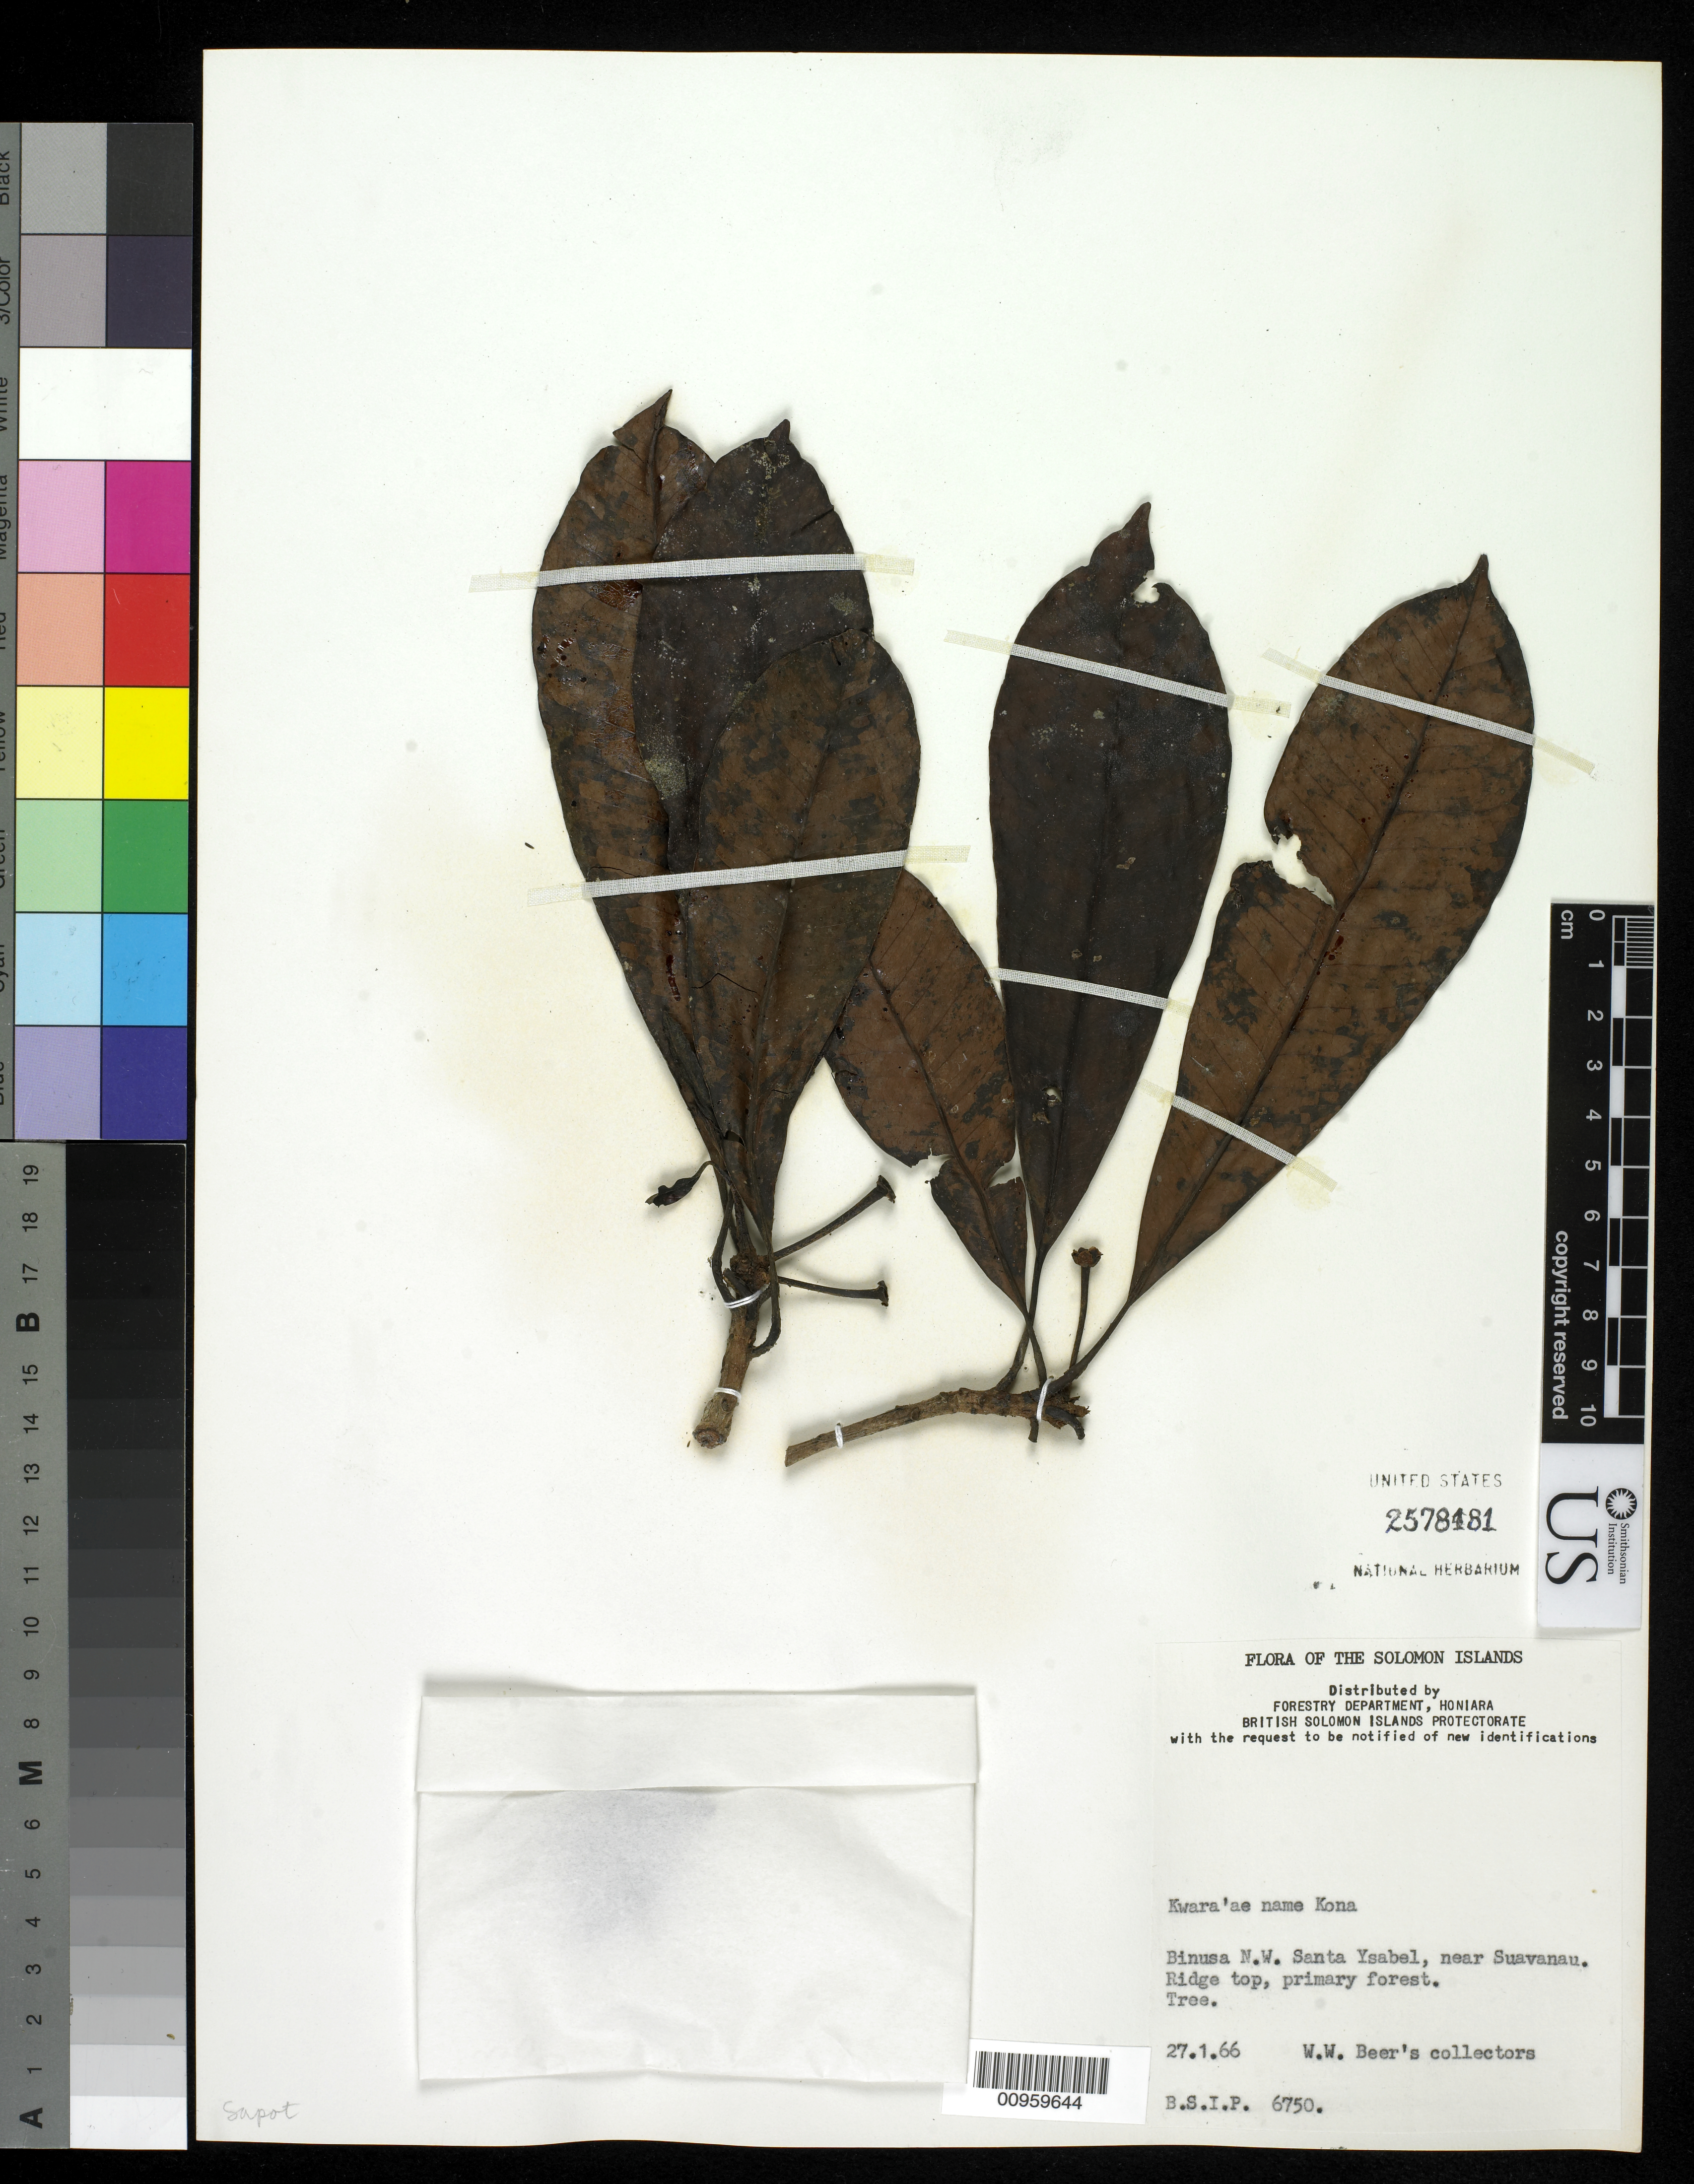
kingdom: Plantae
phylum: Tracheophyta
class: Magnoliopsida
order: Ericales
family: Sapotaceae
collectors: W. Beer's Collectors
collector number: BSIP 6750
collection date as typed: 27 Jan 1966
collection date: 1966-01-27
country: Solomon Islands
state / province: Isabel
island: Santa Isabel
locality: Binusa N.W. Santa Ysabel, near Suavanau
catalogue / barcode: US 2578481